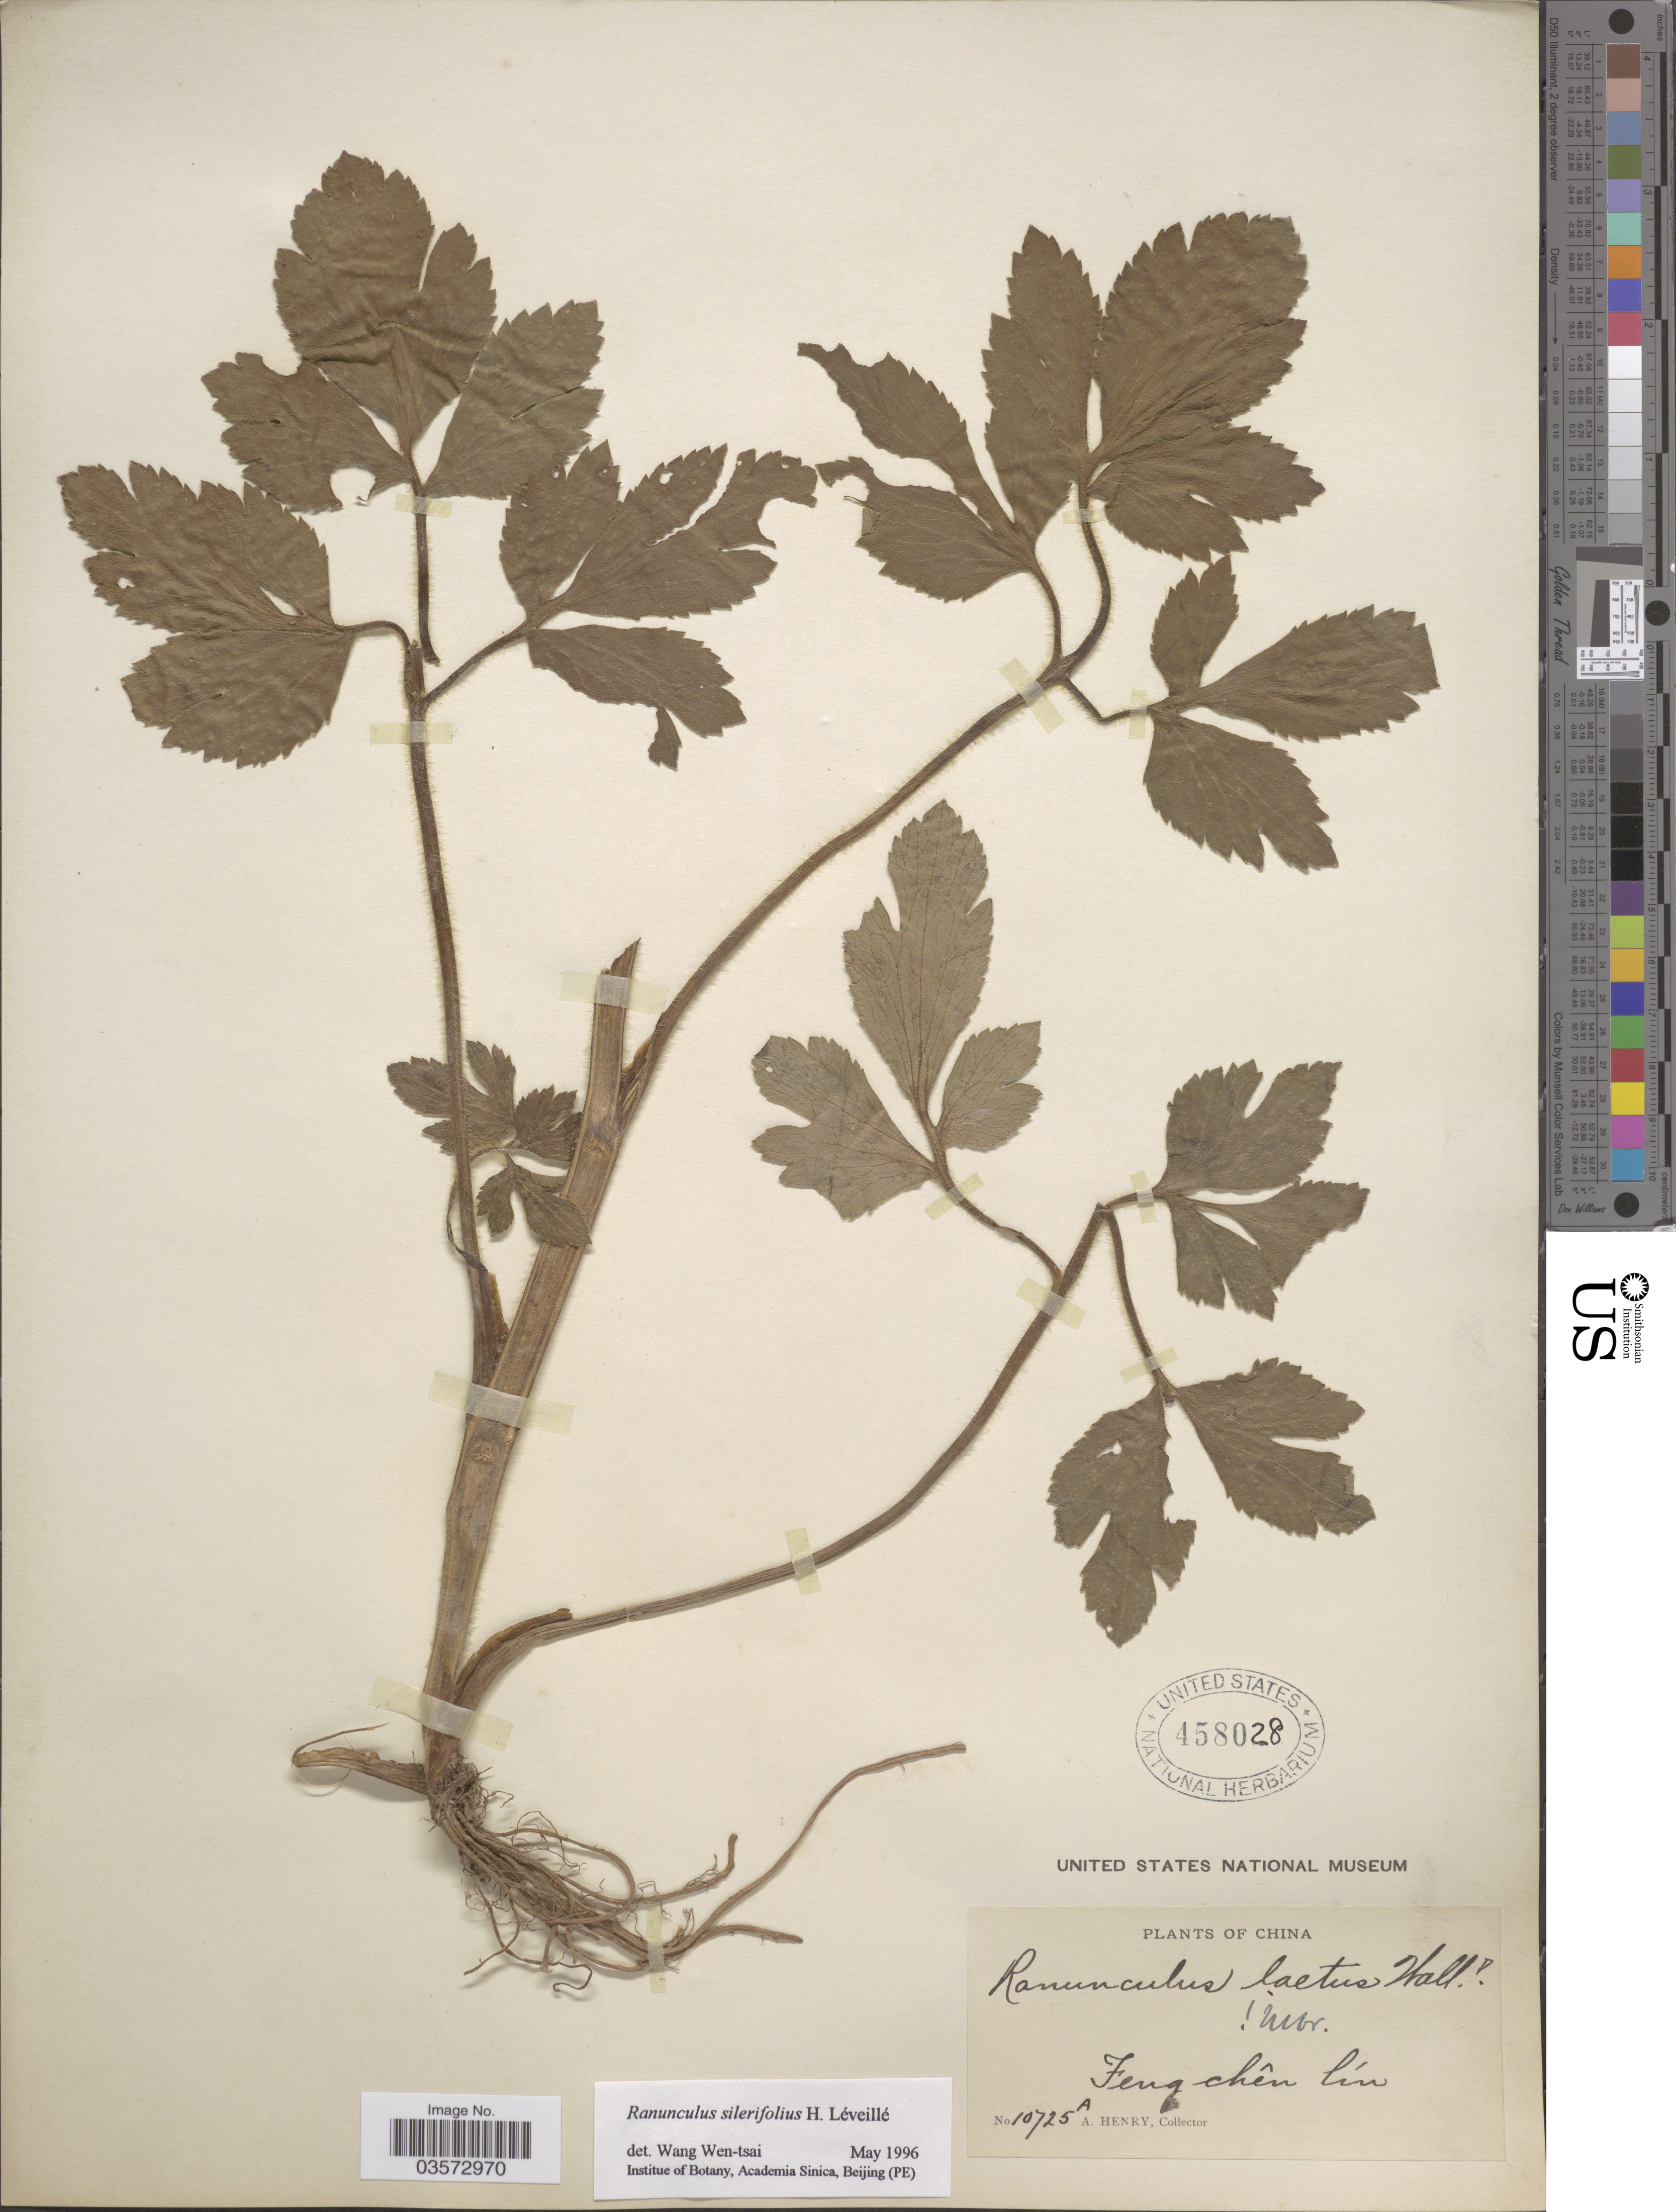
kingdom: Plantae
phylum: Tracheophyta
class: Magnoliopsida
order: Ranunculales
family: Ranunculaceae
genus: Ranunculus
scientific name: Ranunculus silerifolius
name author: H. Lév.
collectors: A. Henry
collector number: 10725 A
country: China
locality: Feng chên lín.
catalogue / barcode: US 458028